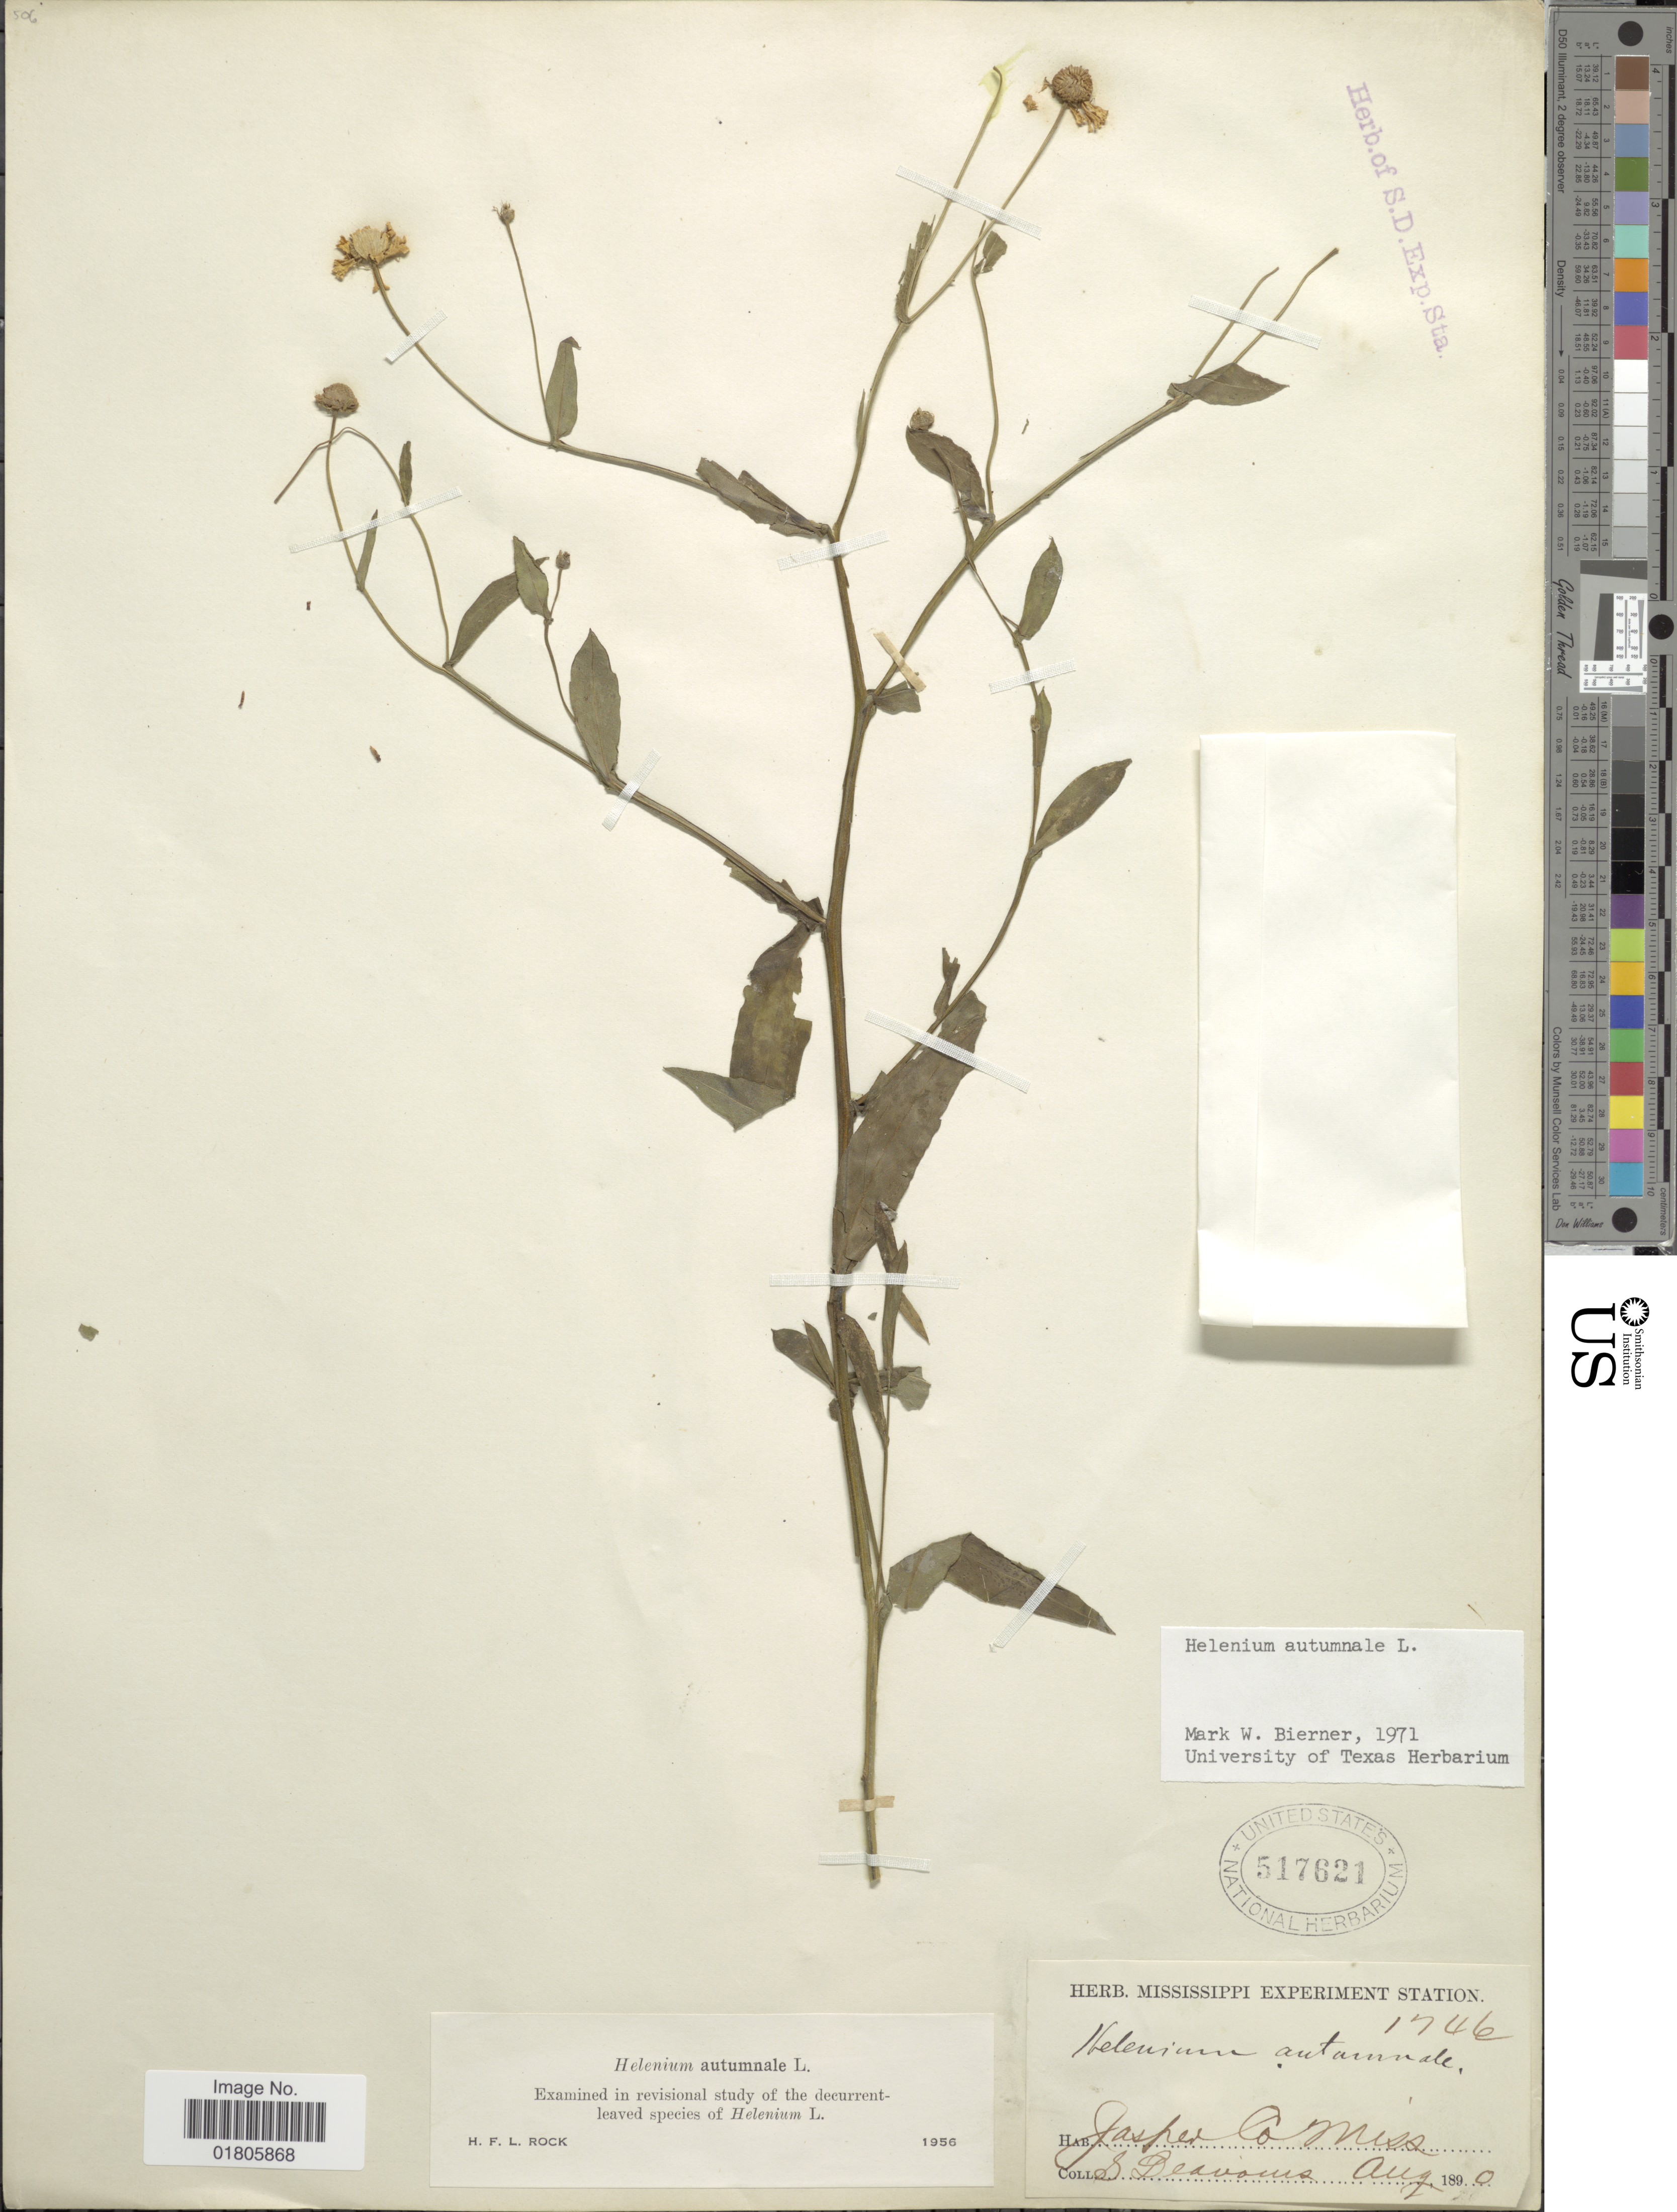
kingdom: Plantae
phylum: Tracheophyta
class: Magnoliopsida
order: Asterales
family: Asteraceae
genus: Helenium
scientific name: Helenium autumnale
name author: L.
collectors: S. Deavows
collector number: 1746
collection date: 1890-08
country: United States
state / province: Mississippi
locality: Jasper Co.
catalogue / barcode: US 517621